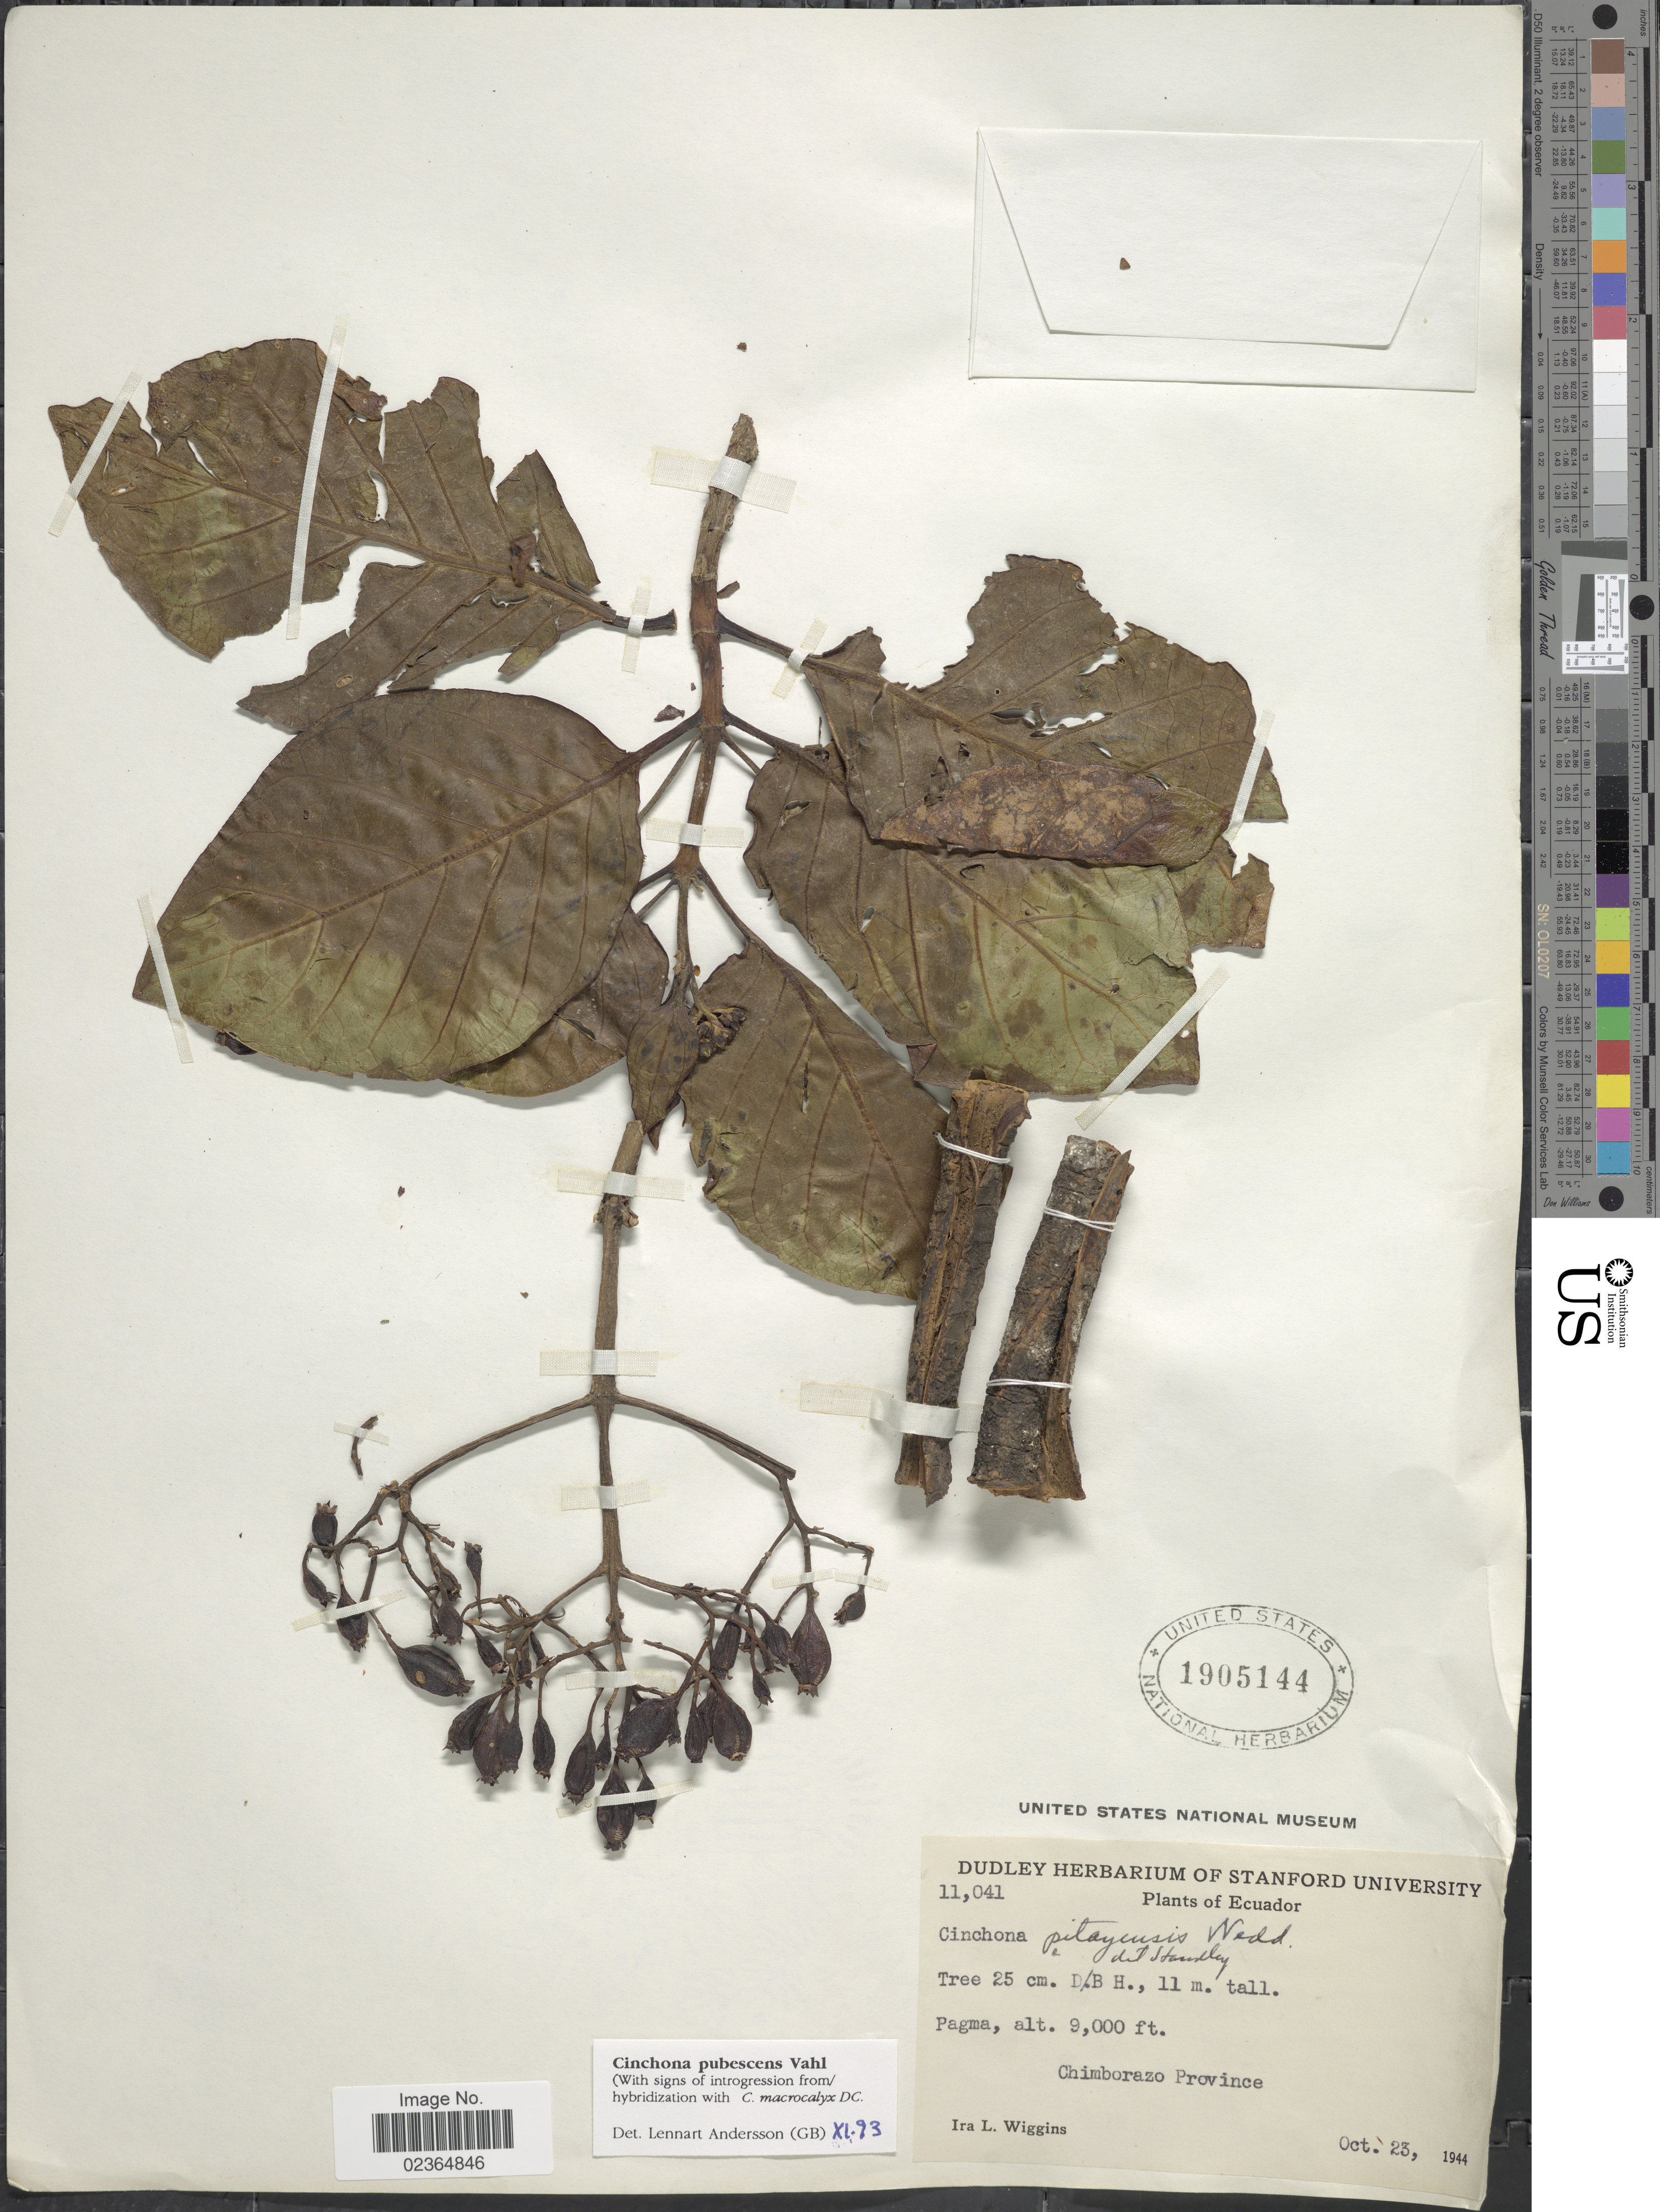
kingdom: Plantae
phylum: Tracheophyta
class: Magnoliopsida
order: Gentianales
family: Rubiaceae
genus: Cinchona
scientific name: Cinchona pubescens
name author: Vahl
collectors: I. L. Wiggins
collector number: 11041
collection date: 1944-10-23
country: Ecuador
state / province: Chimborazo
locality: Pagma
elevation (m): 2743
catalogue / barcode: US 1905144